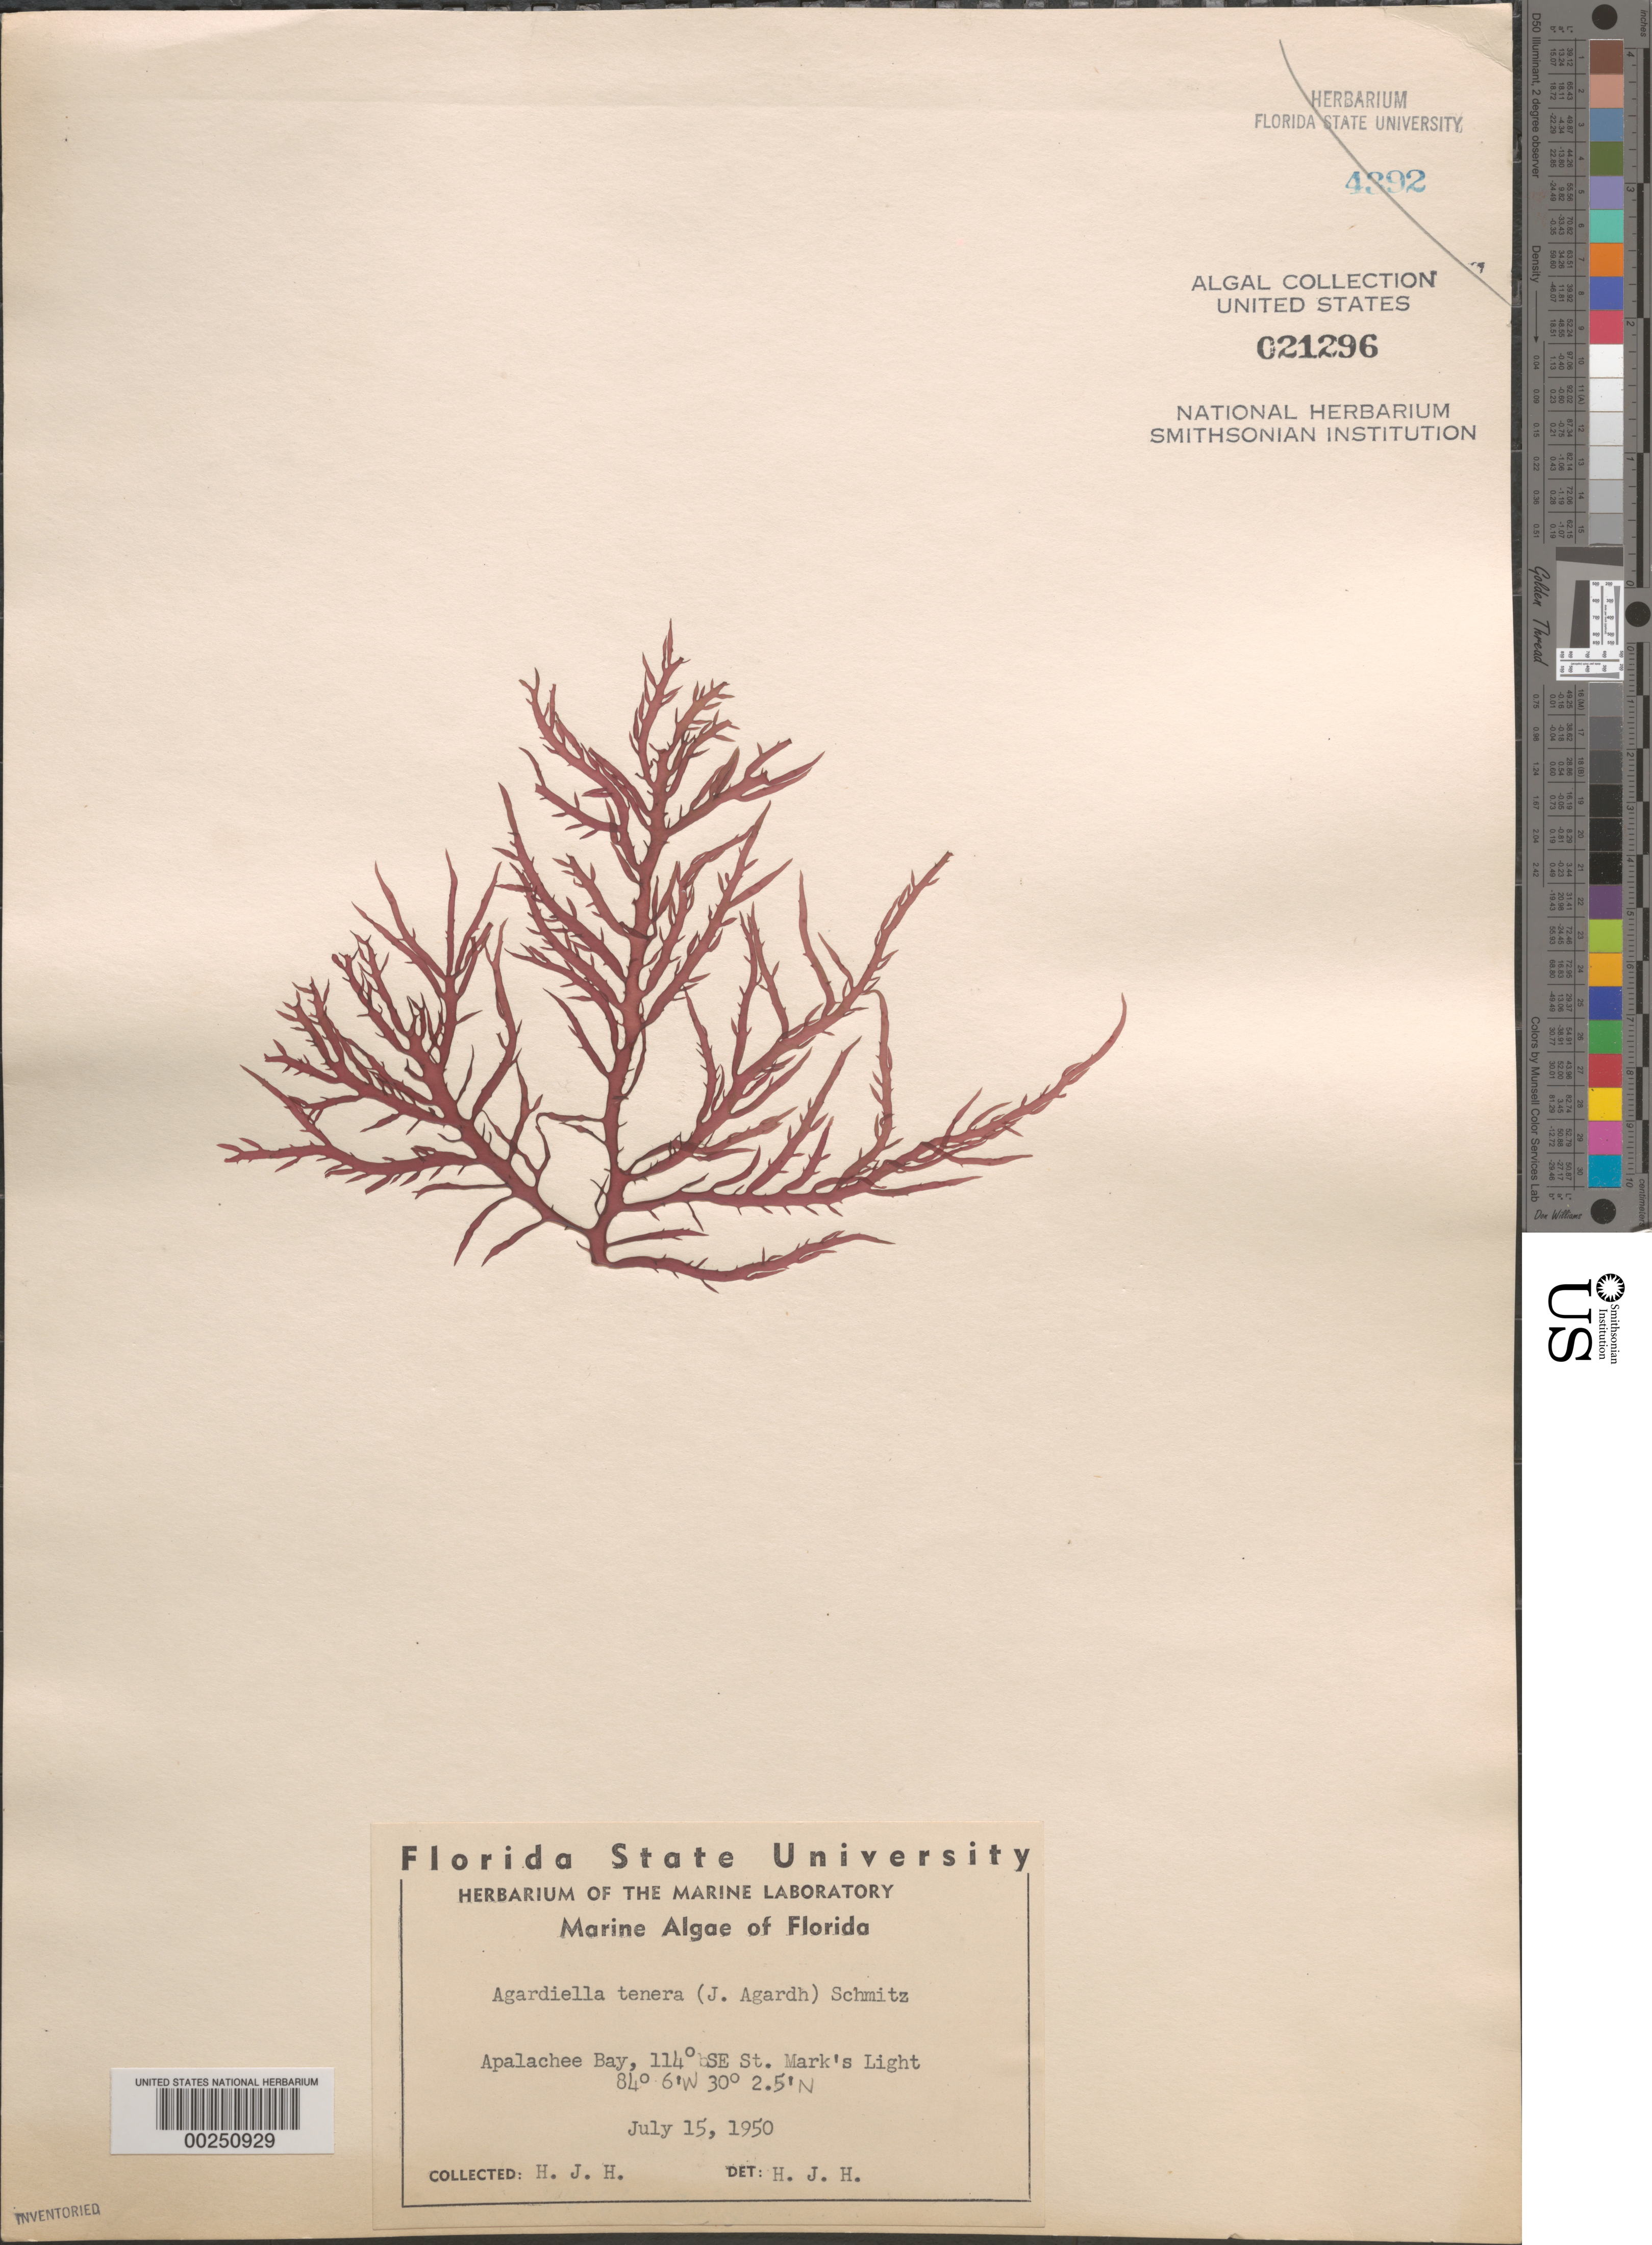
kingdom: Plantae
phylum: Rhodophyta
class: Florideophyceae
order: Gigartinales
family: Solieriaceae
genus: Agardhiella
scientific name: Agardhiella tenera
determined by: Humm, Harold J.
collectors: H. J. Humm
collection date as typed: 15 Jul 1950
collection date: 1950-07-15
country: United States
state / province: Florida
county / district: Wakulla County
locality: Apalachee Bay, 114 degrees southeast of St. Marks Light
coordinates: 30 2.5' N, 84 6' W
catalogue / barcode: US 21296